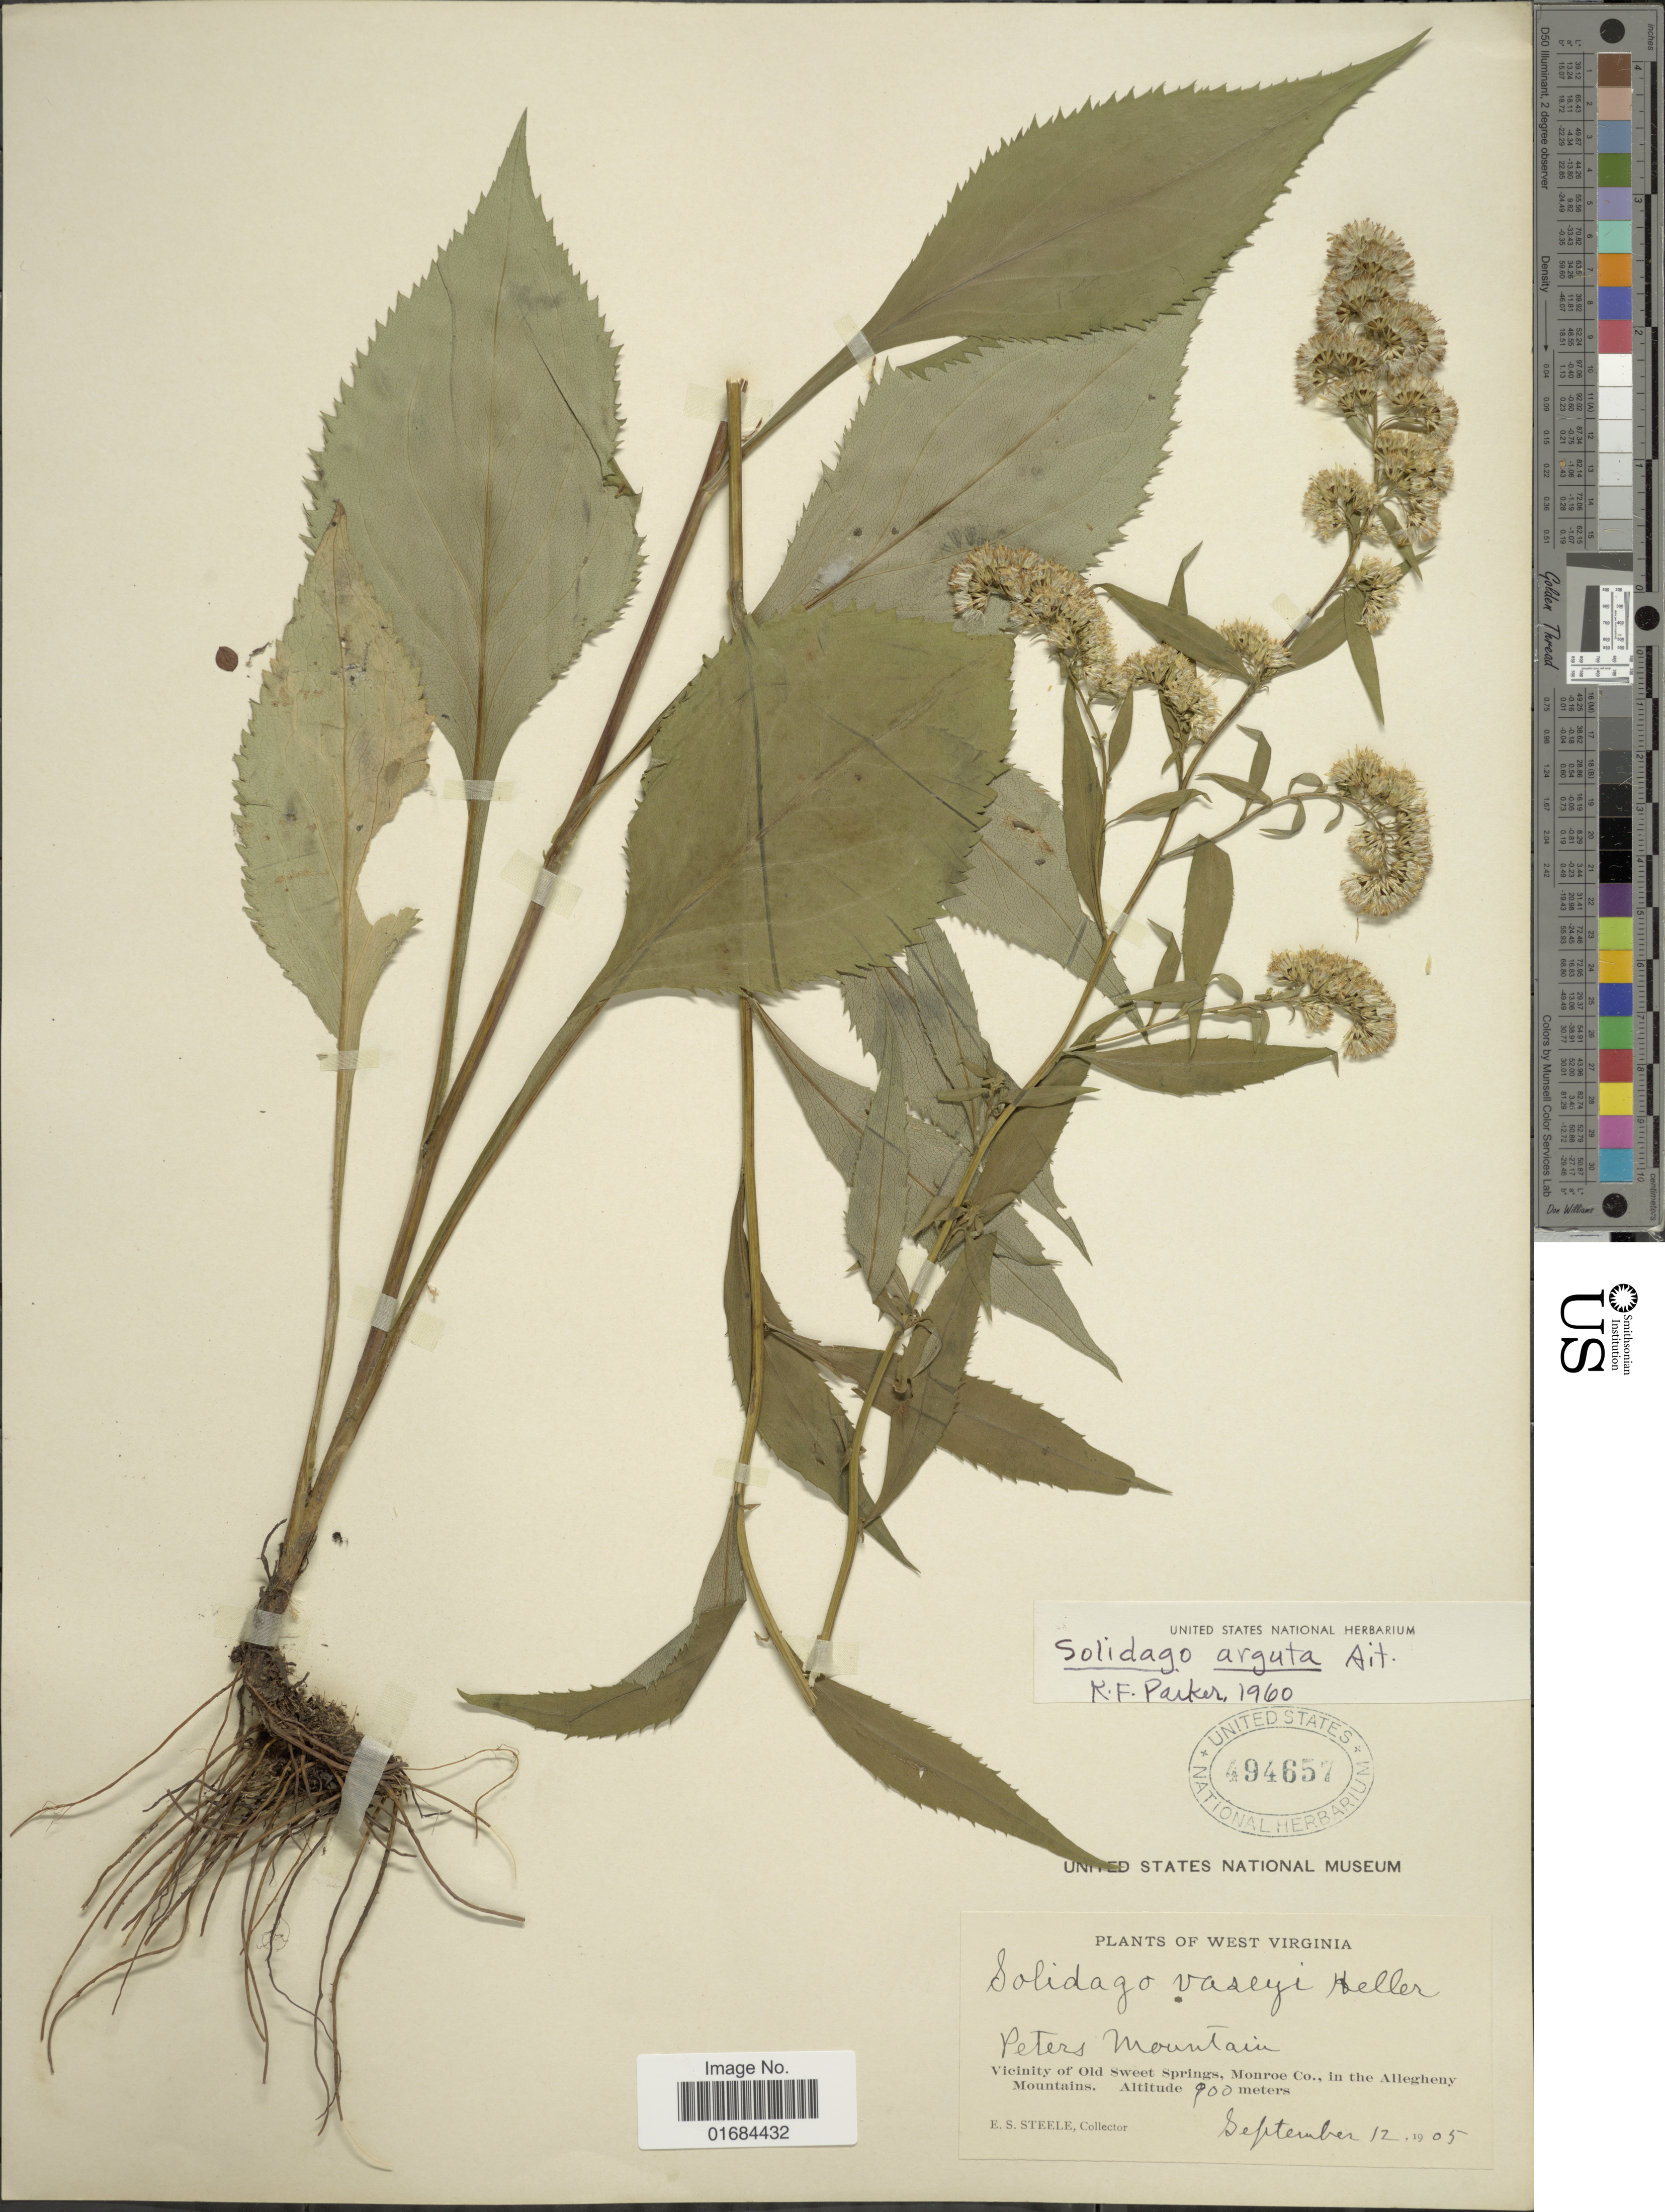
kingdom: Plantae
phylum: Tracheophyta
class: Magnoliopsida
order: Asterales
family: Asteraceae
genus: Solidago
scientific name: Solidago arguta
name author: Aiton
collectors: E. Steele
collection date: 1905-09-12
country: United States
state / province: West Virginia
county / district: Monroe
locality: Peters Mountain, Vicinity of Old Sweet Springs, Monroe Co. in the Allegheny Mountains.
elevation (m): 900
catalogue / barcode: US 494657